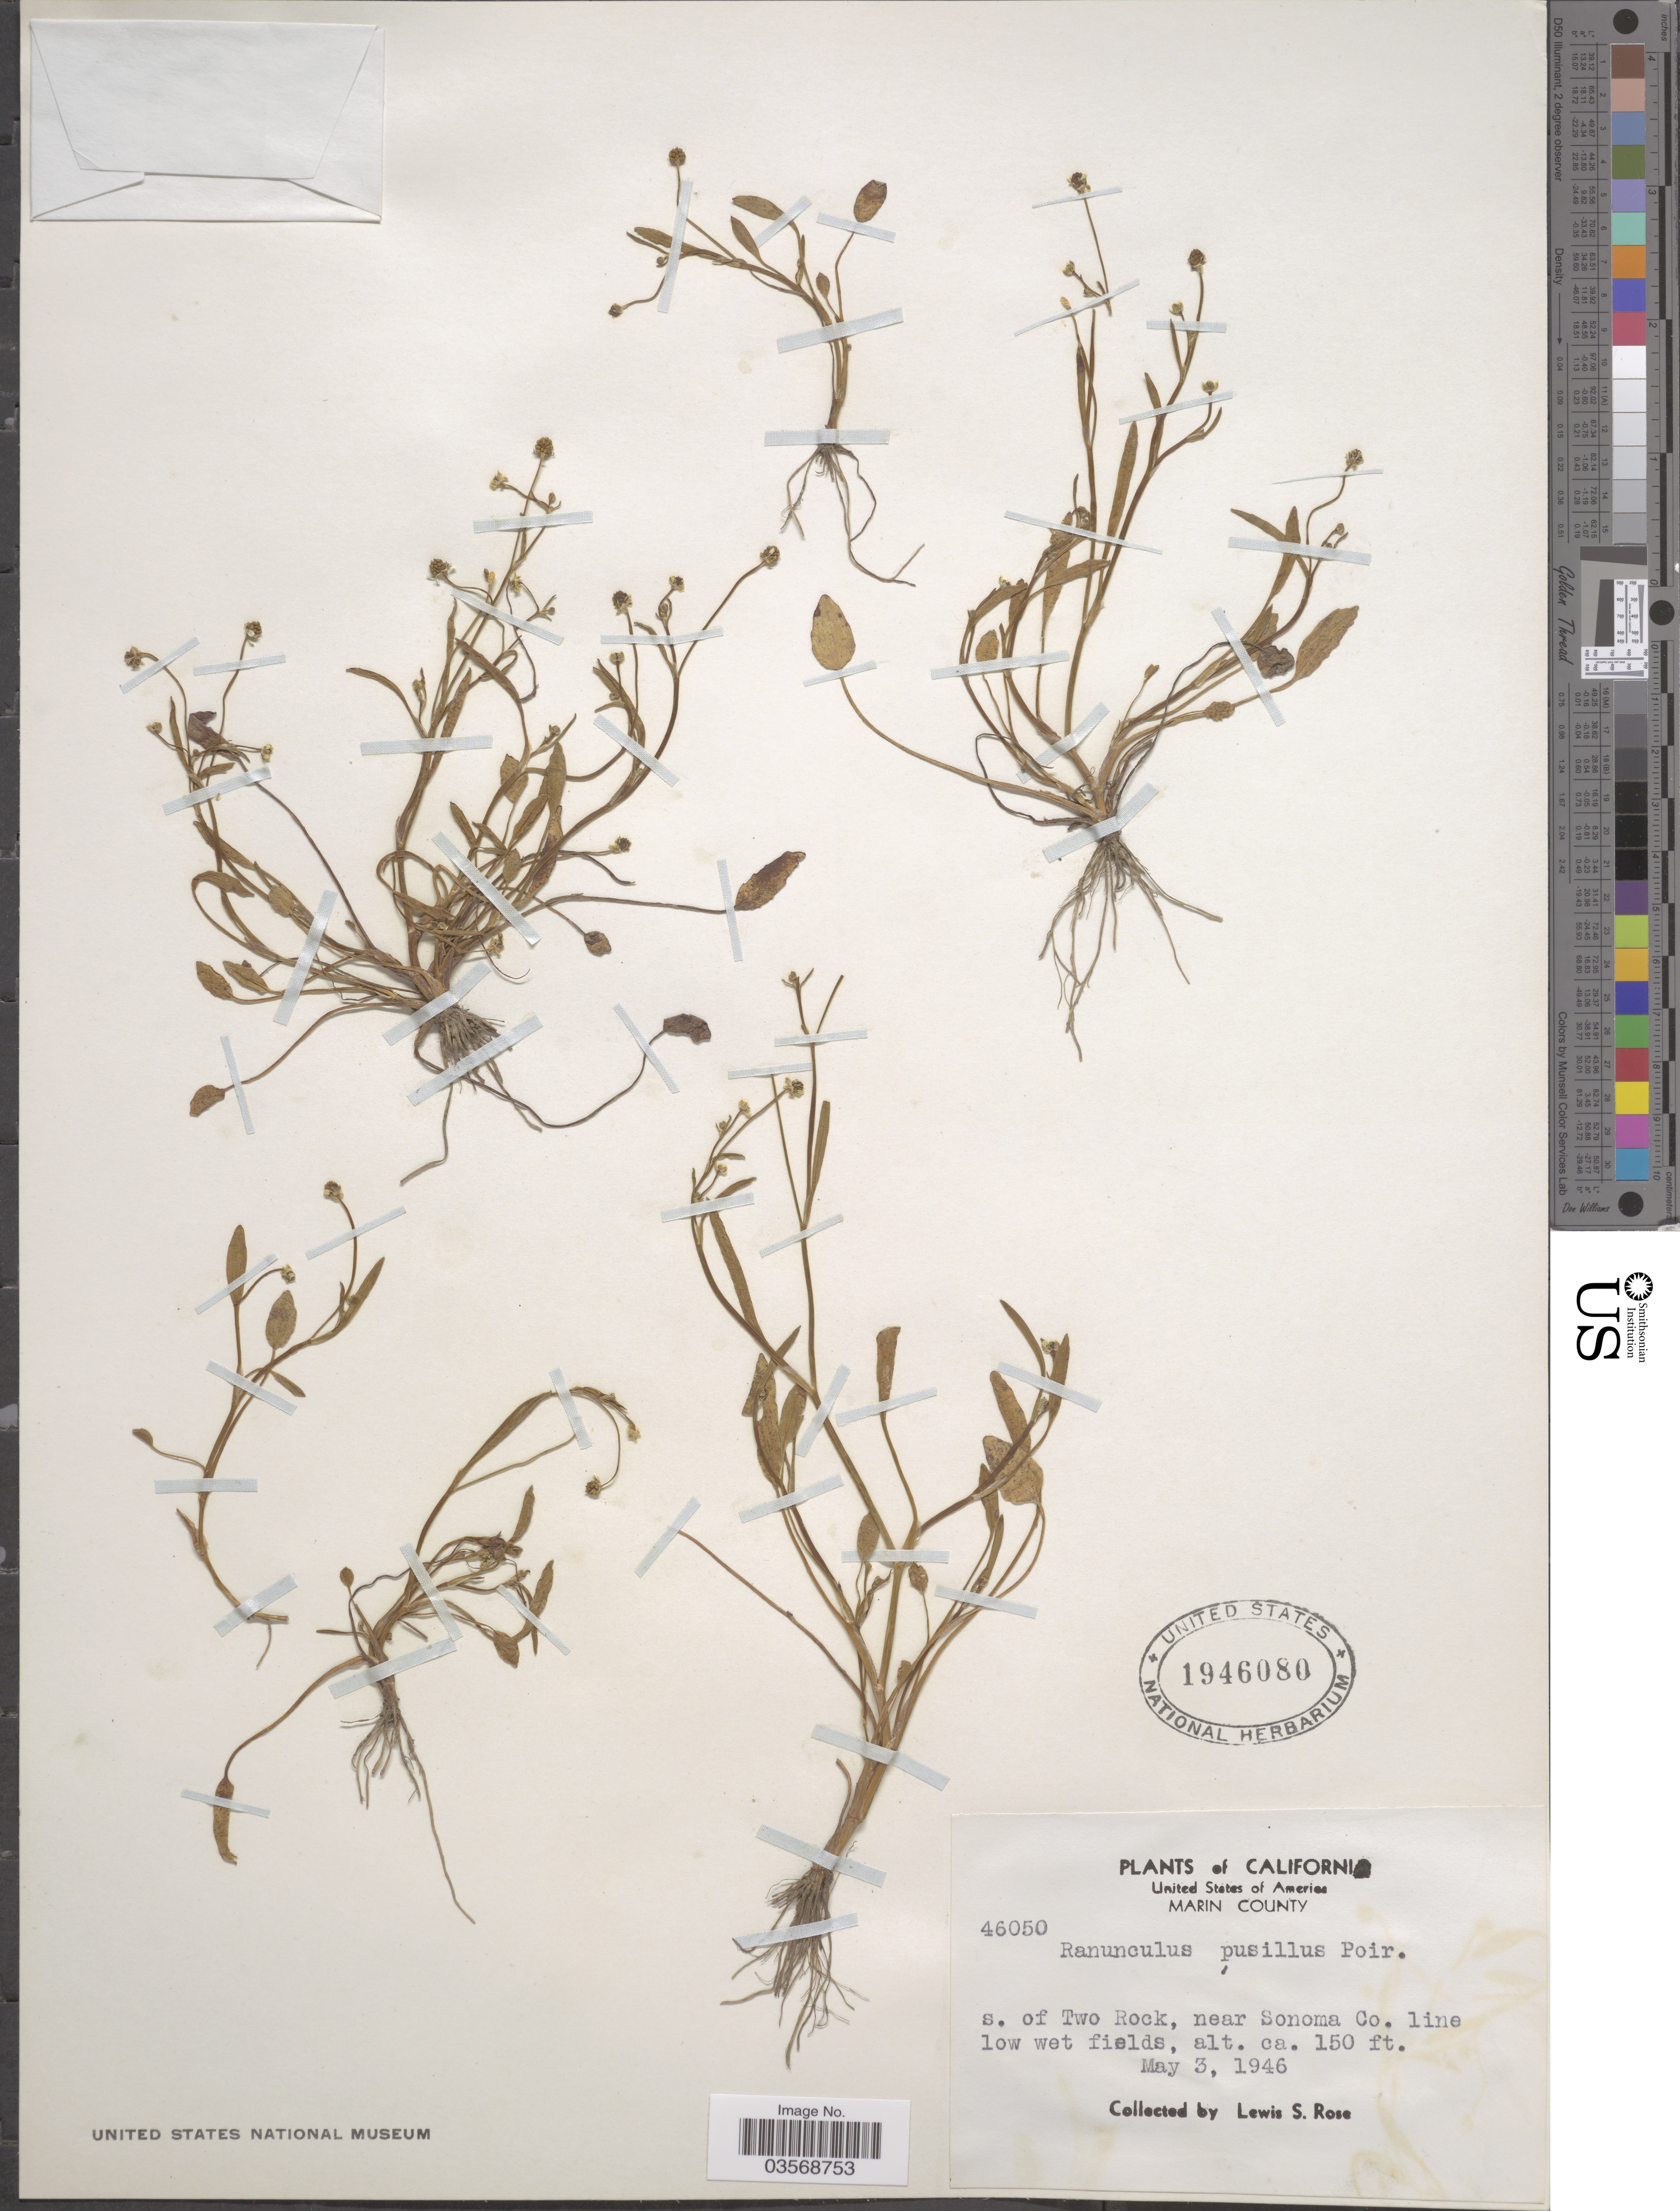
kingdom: Plantae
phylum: Tracheophyta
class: Magnoliopsida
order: Ranunculales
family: Ranunculaceae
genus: Ranunculus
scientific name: Ranunculus pusillus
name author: Poir.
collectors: L. S. Rose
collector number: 46050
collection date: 1946-05-03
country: United States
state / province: California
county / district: Marin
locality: United States of America. Marin County. S. of Two Rock, near Sonoma Co. line low wet fields.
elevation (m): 46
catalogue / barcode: US 1946080